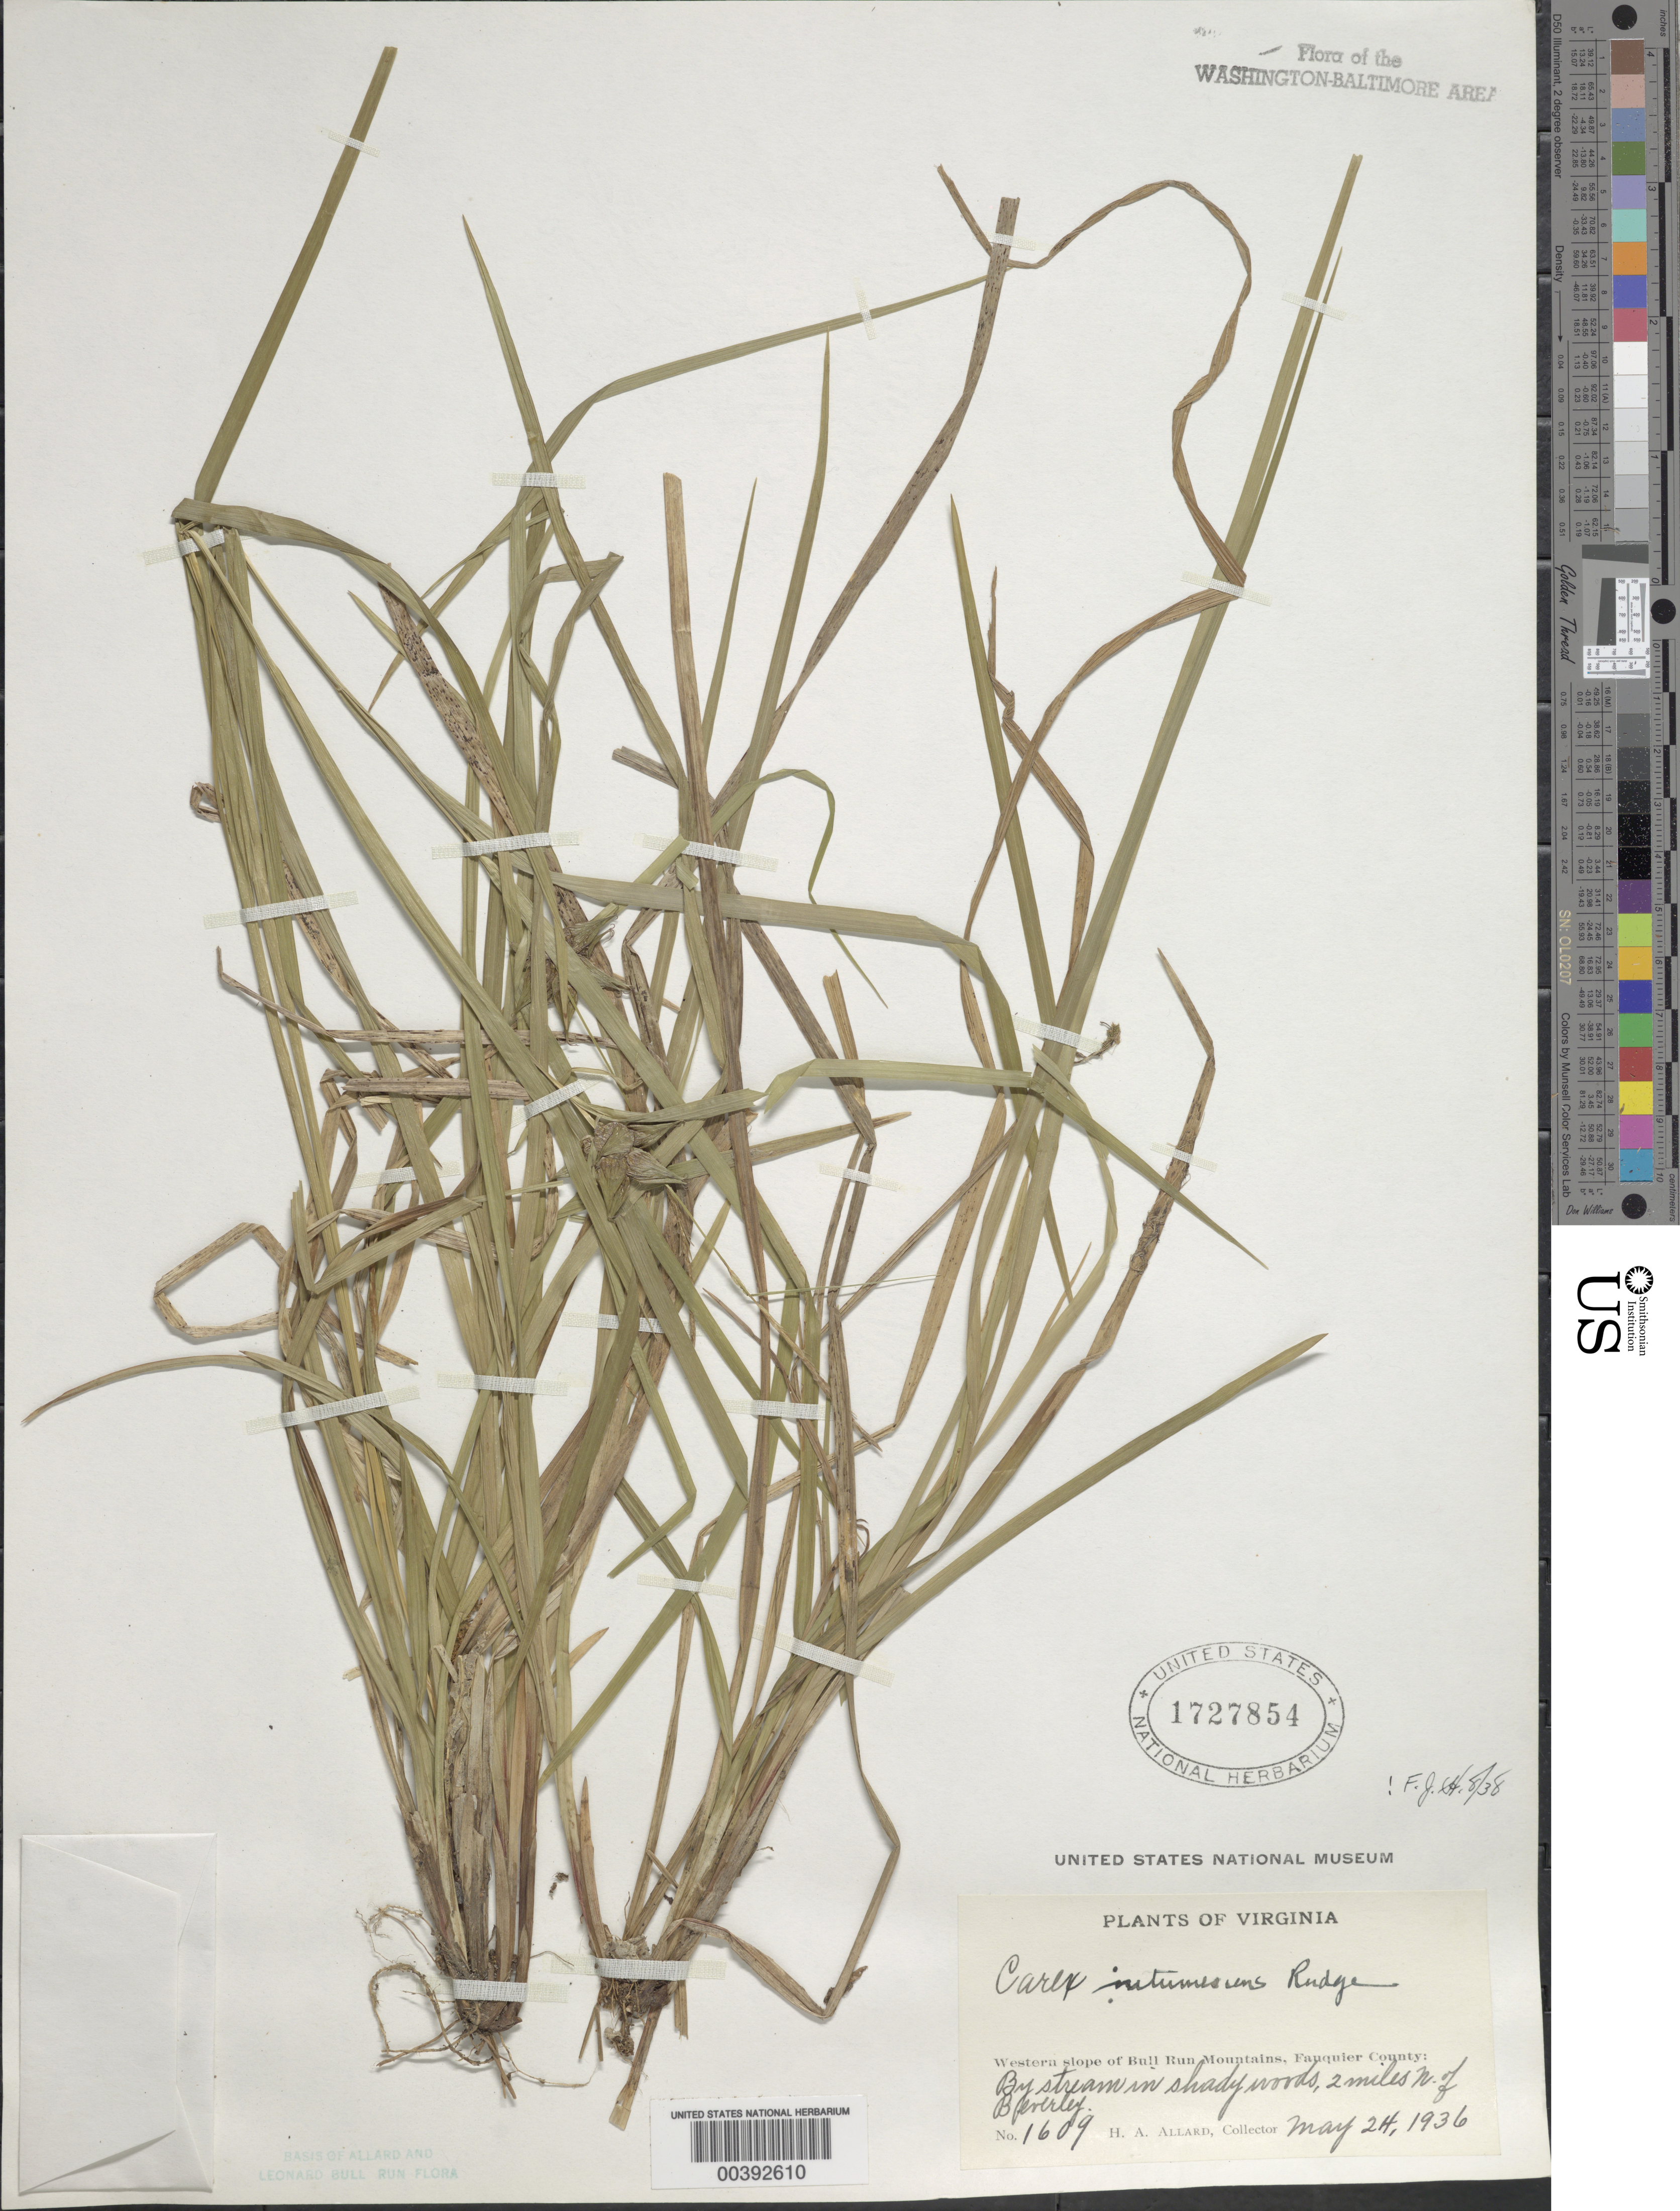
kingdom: Plantae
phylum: Tracheophyta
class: Liliopsida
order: Poales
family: Cyperaceae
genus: Carex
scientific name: Carex intumescens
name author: Rudge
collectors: H. A. Allard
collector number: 1609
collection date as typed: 24 May 1936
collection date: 1936-05-24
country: United States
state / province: Virginia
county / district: Fauquier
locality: North of Beverley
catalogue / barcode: US 1727854